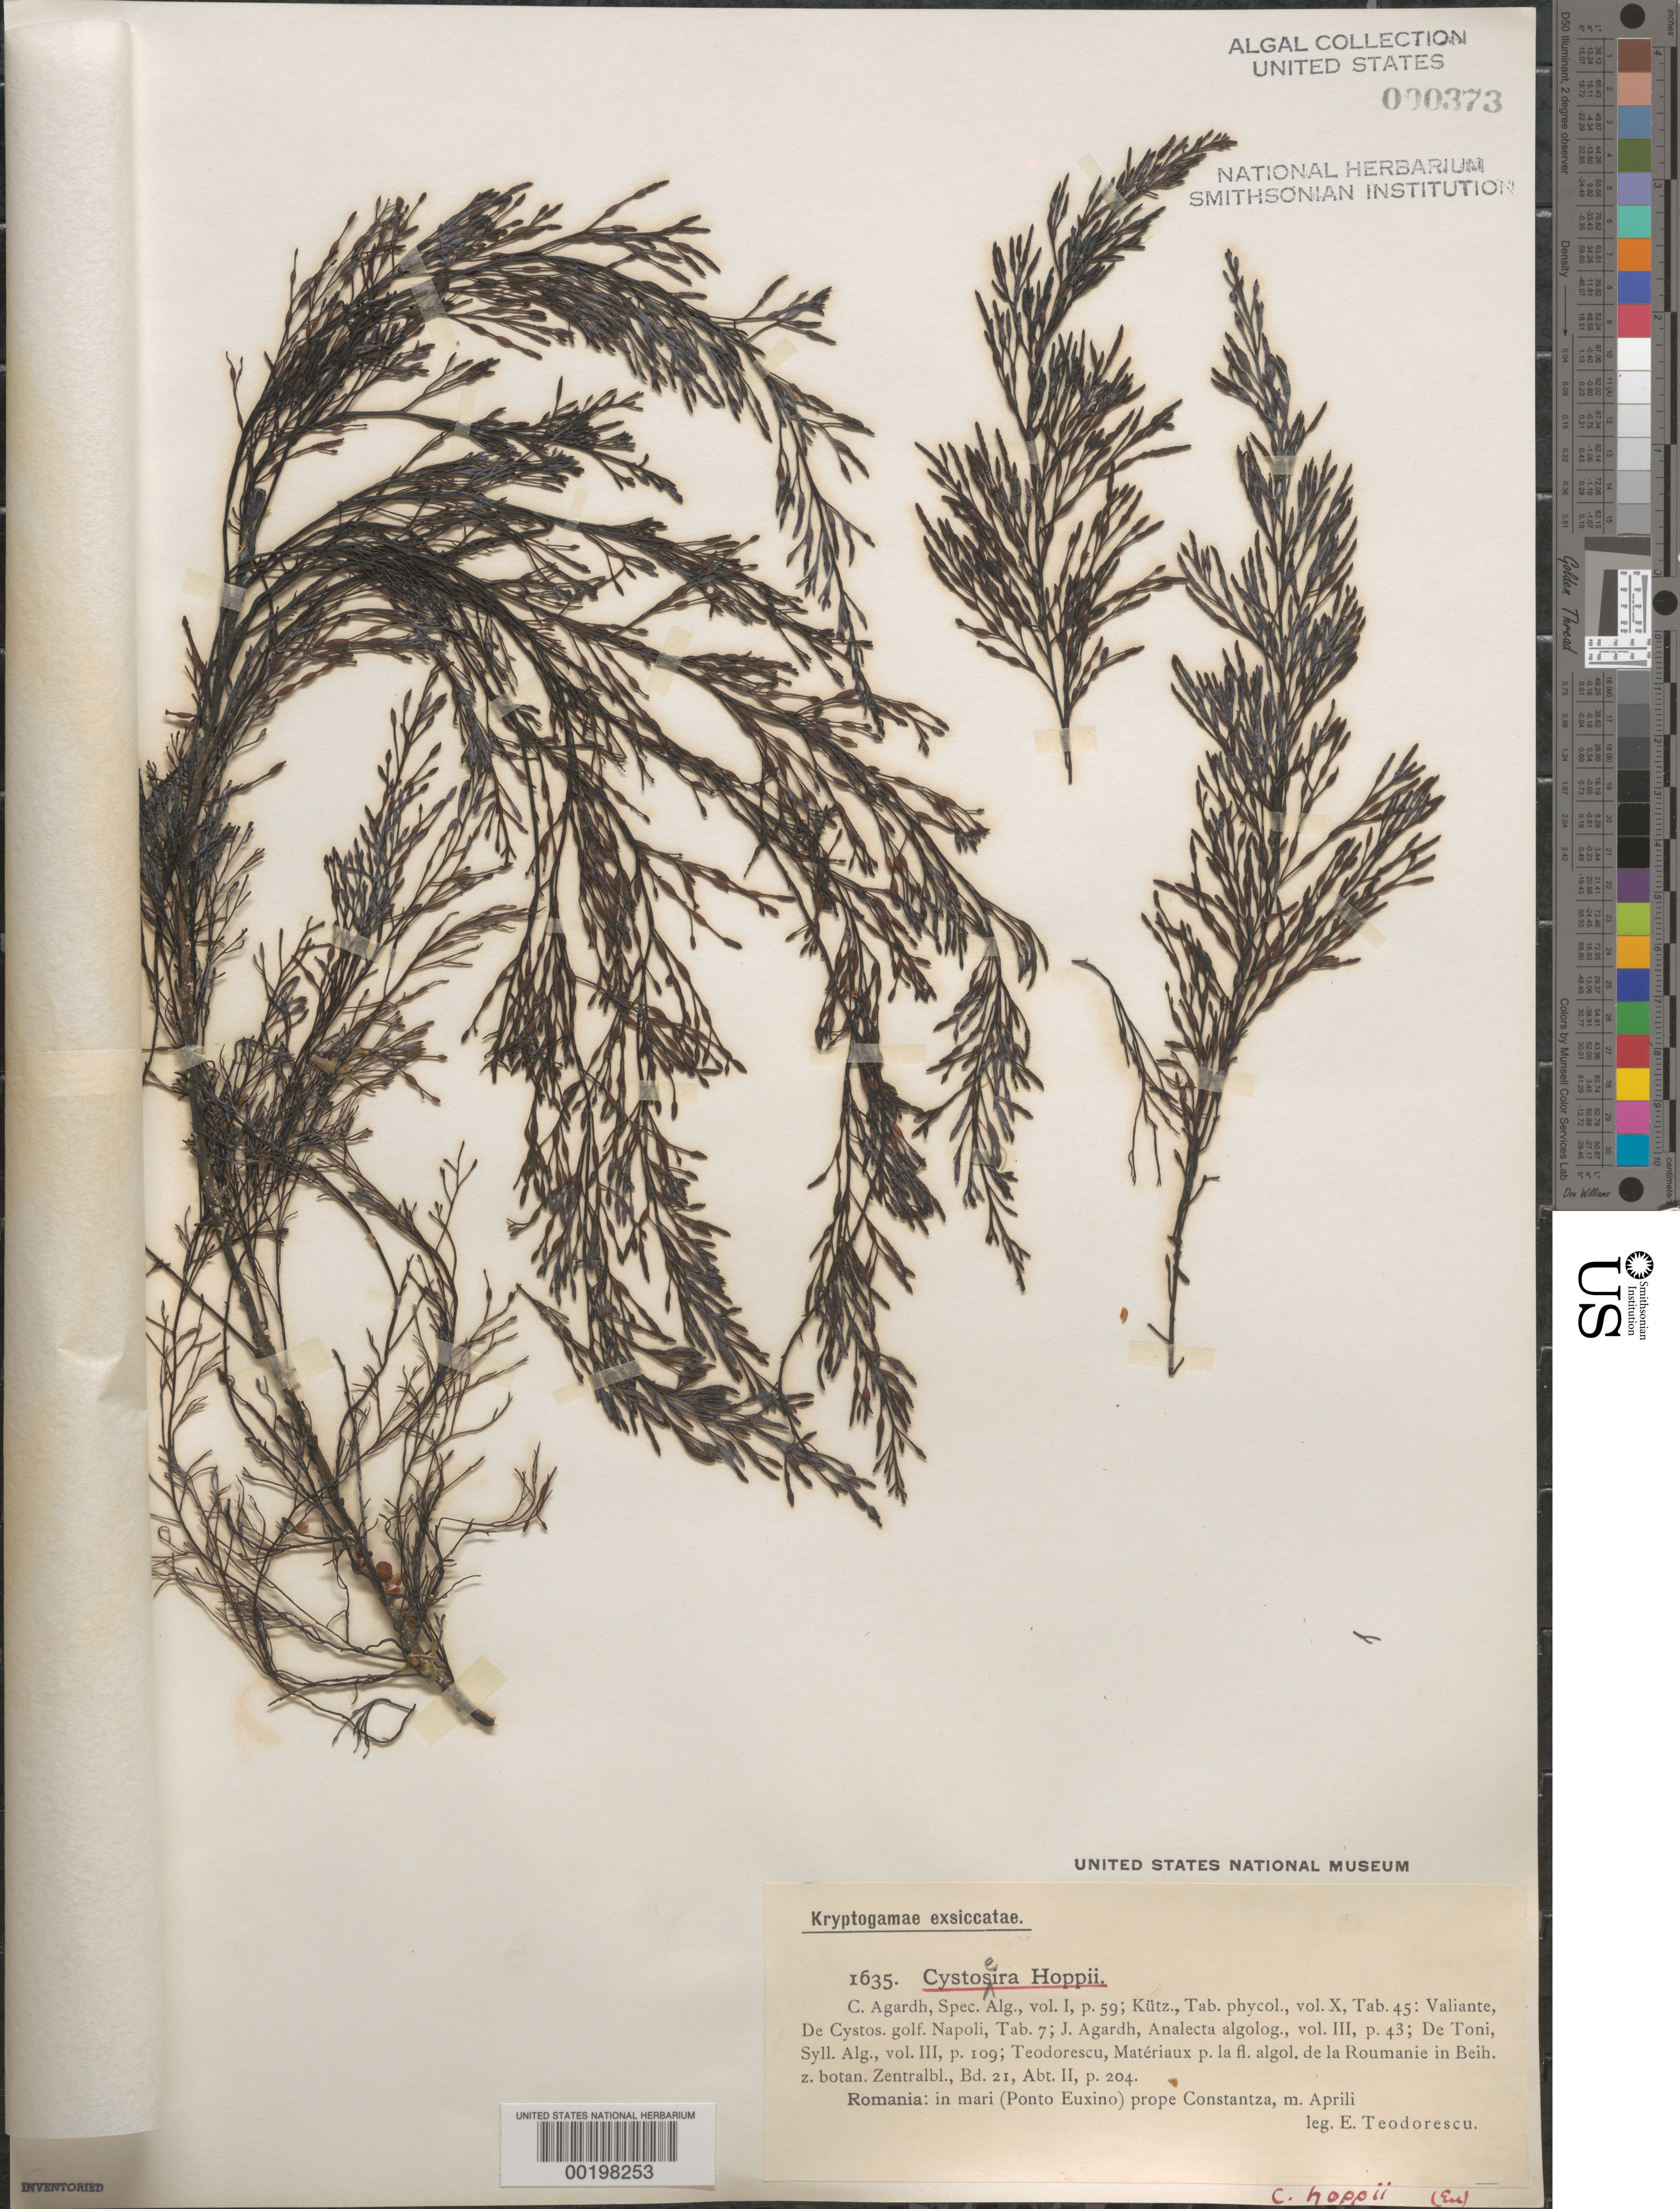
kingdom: Chromista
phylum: Ochrophyta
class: Phaeophyceae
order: Fucales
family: Sargassaceae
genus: Gongolaria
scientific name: Gongolaria barbata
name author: (Stackh.) Kuntze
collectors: E. Teodorescu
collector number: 1635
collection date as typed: Apr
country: Romania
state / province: Constanta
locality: Black sea (ponto euxino), near constanta (constantza)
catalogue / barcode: US 373